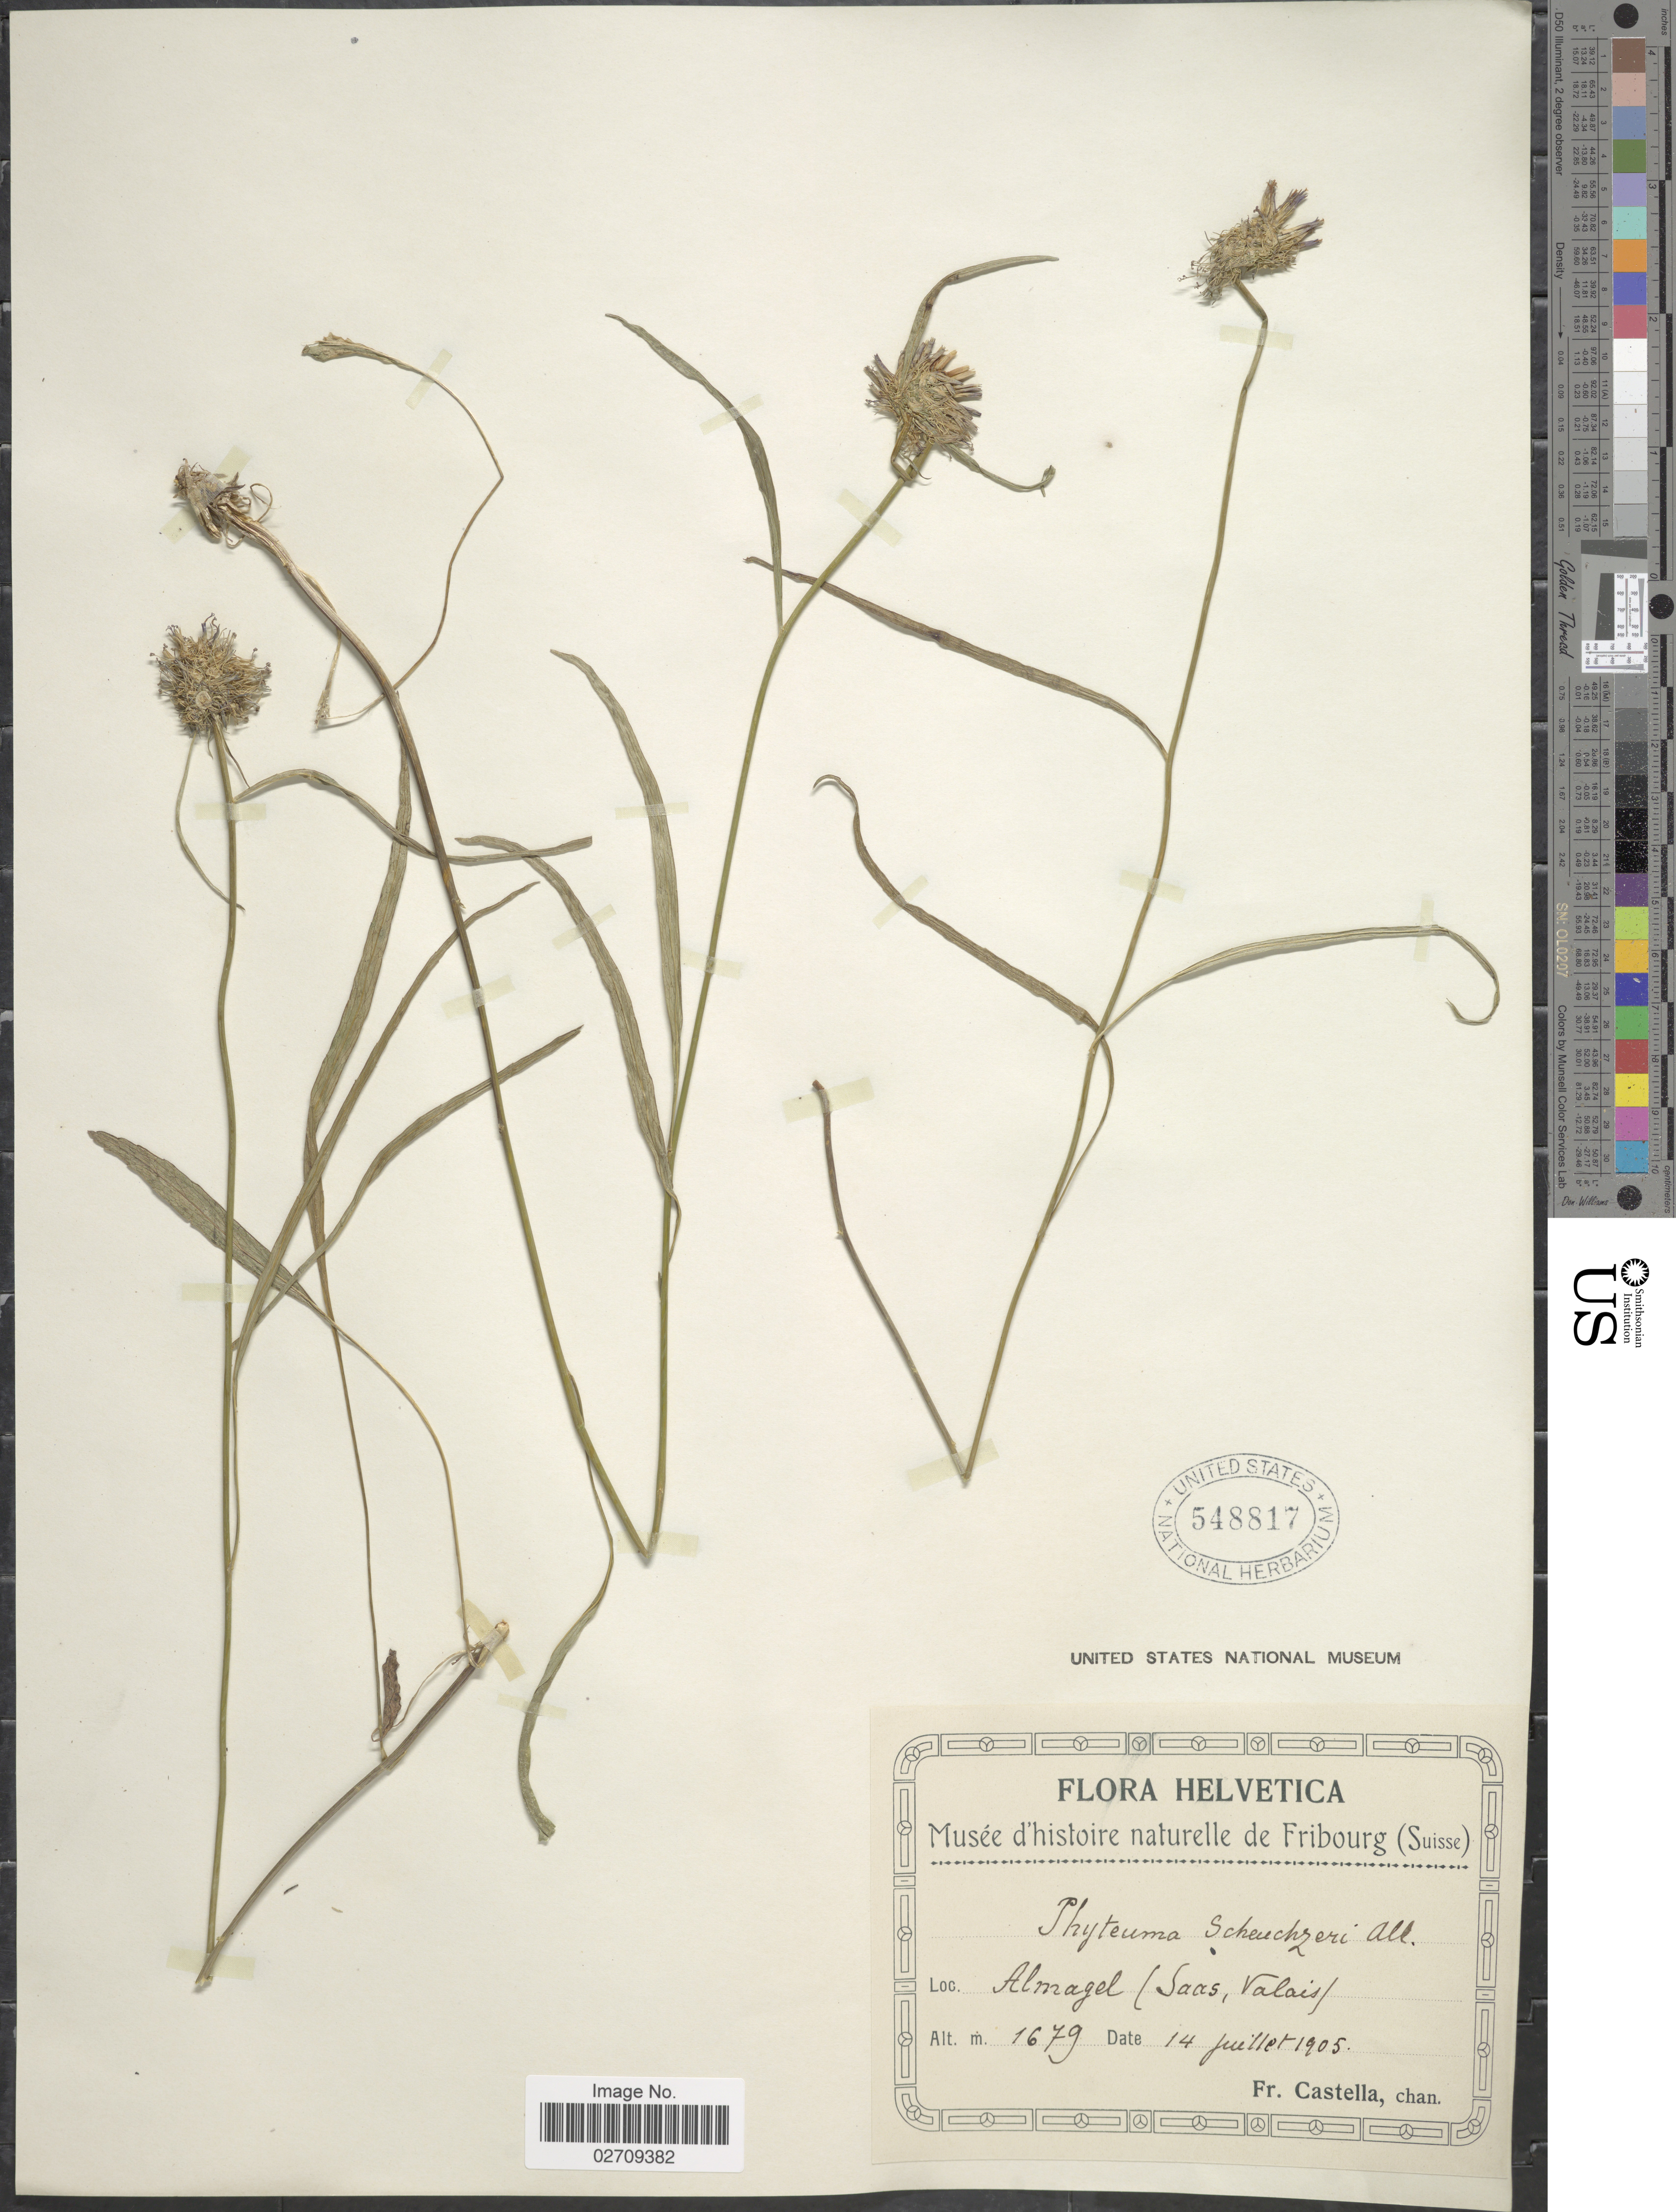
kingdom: Plantae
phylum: Tracheophyta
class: Magnoliopsida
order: Asterales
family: Campanulaceae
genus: Phyteuma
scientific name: Phyteuma scheuchzeri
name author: All.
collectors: Fr. Castella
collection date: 1905-07-14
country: Switzerland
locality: Helvetica, Almagel (Saas, Valais)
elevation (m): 1679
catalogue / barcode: US 548817